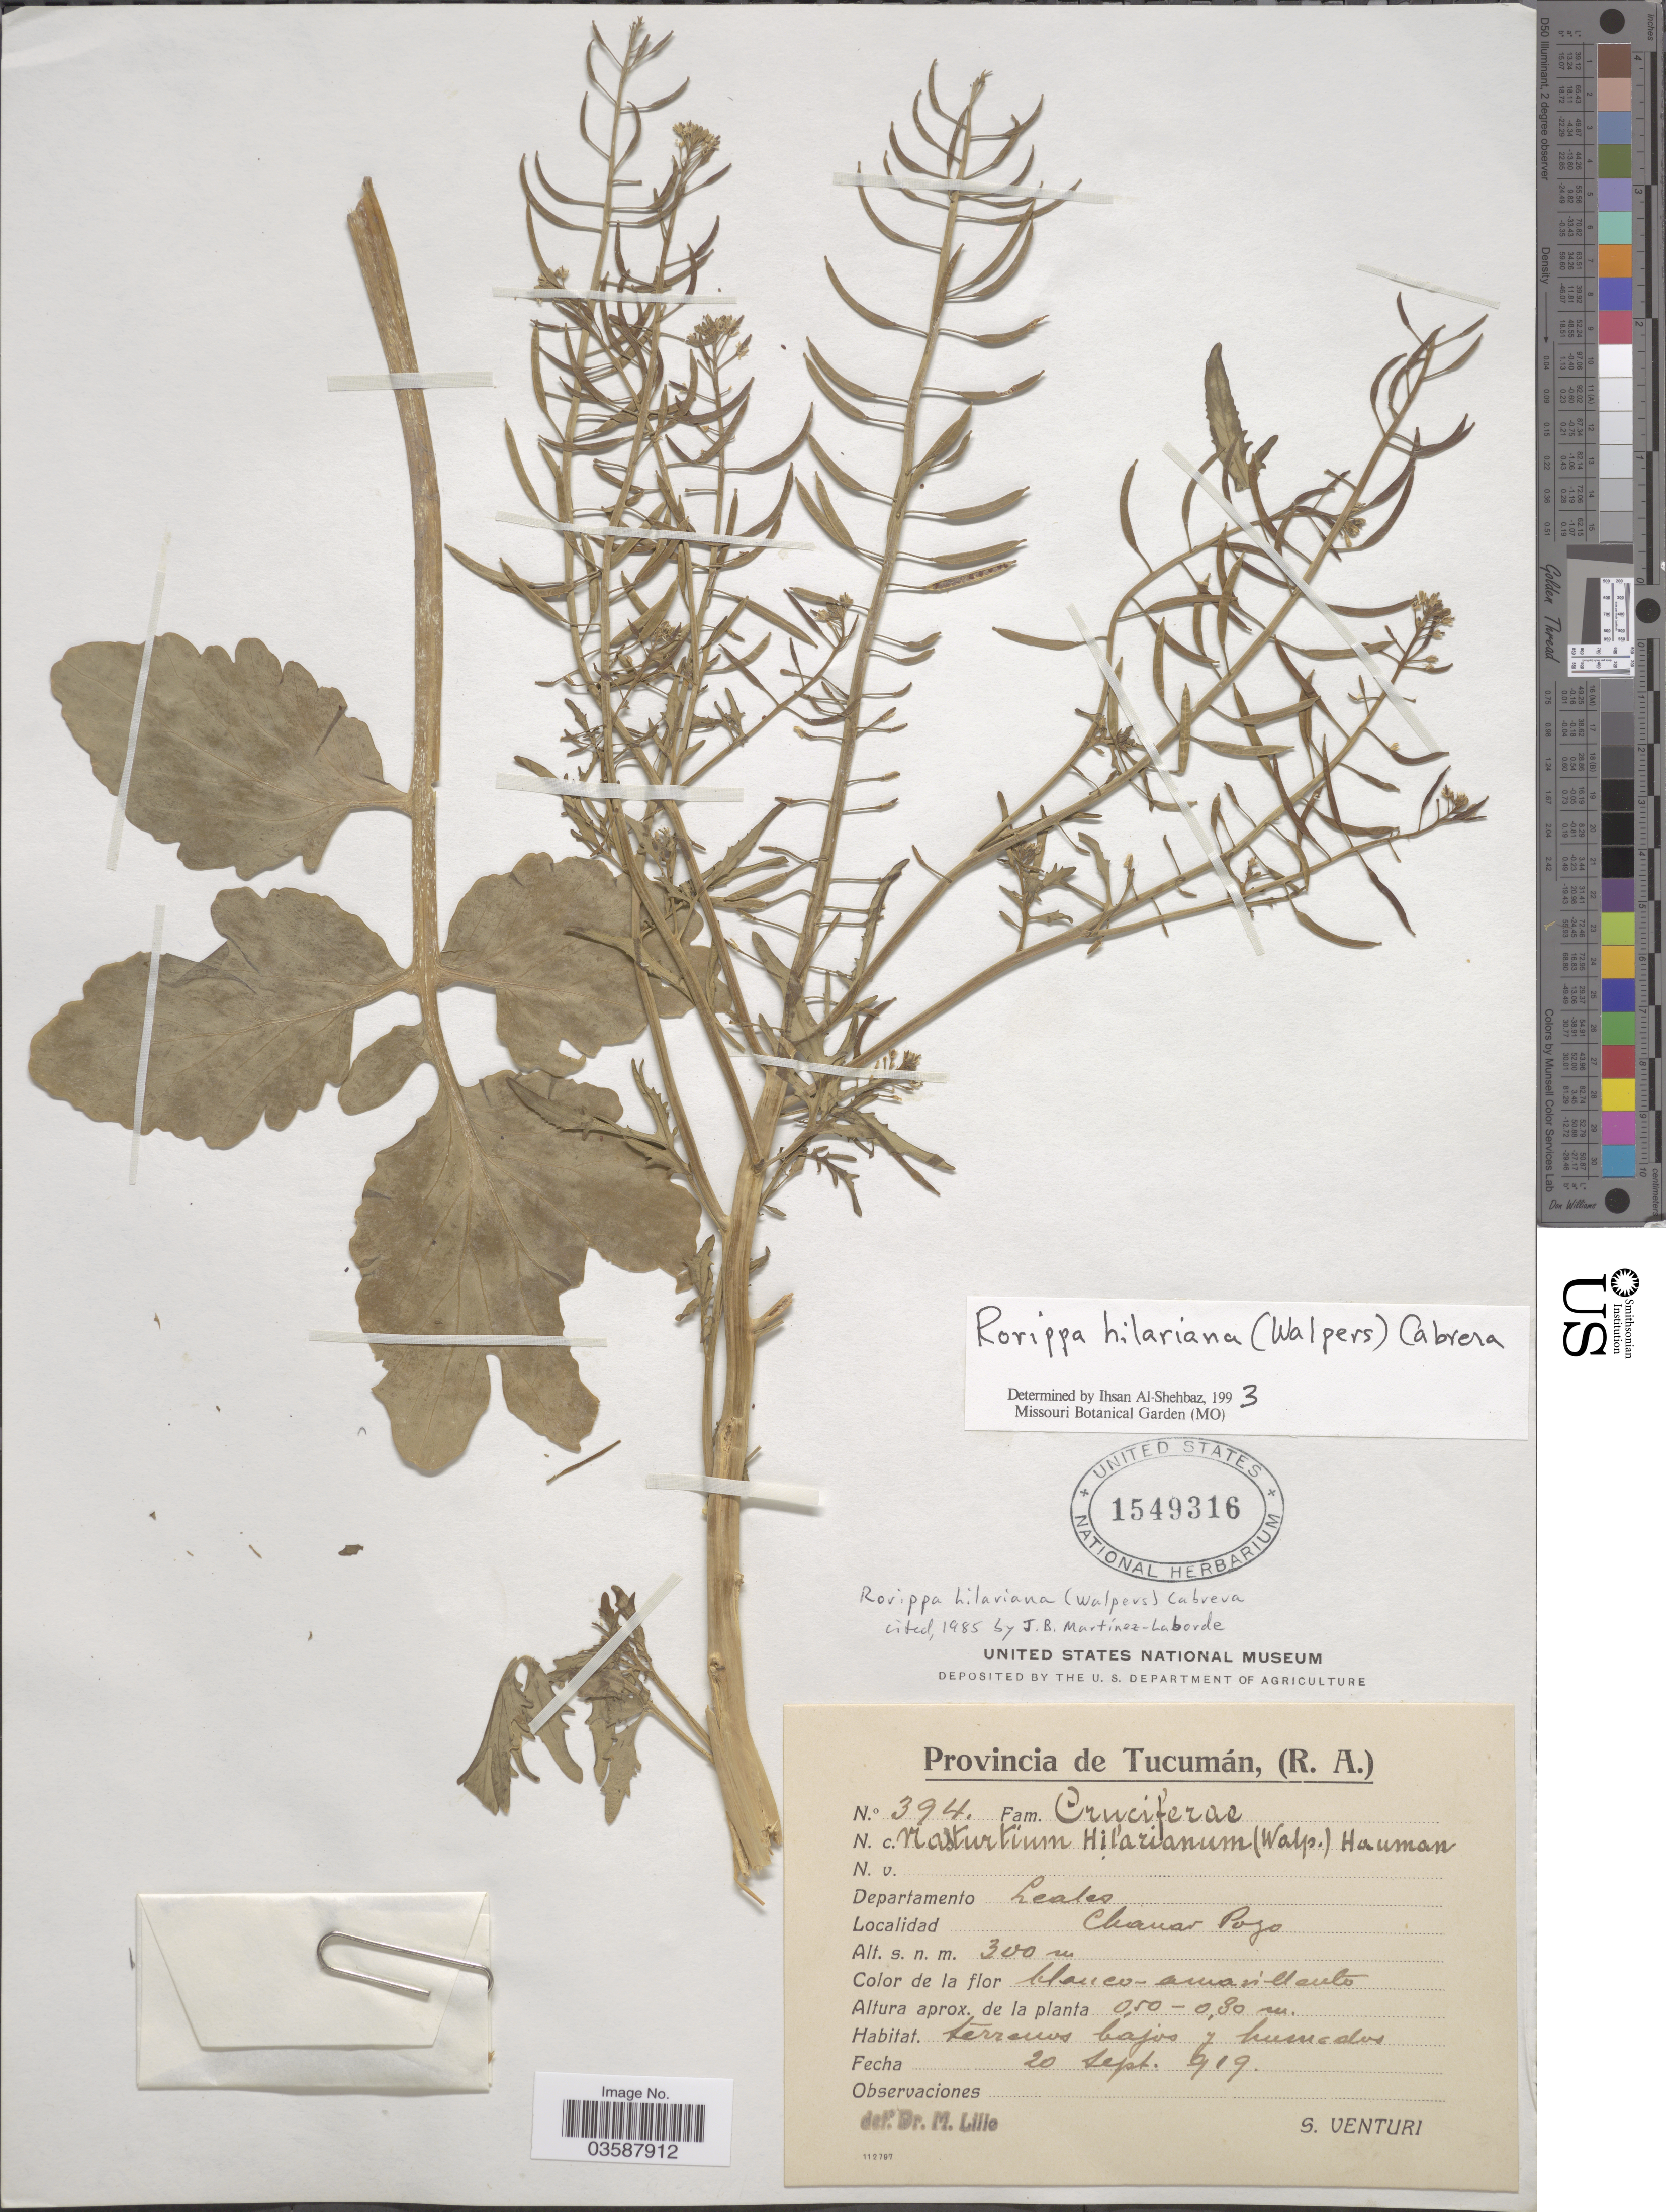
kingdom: Plantae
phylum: Tracheophyta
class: Magnoliopsida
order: Brassicales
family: Brassicaceae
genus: Rorippa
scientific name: Rorippa hilariana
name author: (Walp.) Cabrera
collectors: S. Venturi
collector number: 394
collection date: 1919-09-20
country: Argentina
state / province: Tucuman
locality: Departamento Leales. Chanar Pozo.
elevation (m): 300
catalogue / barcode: US 1549316